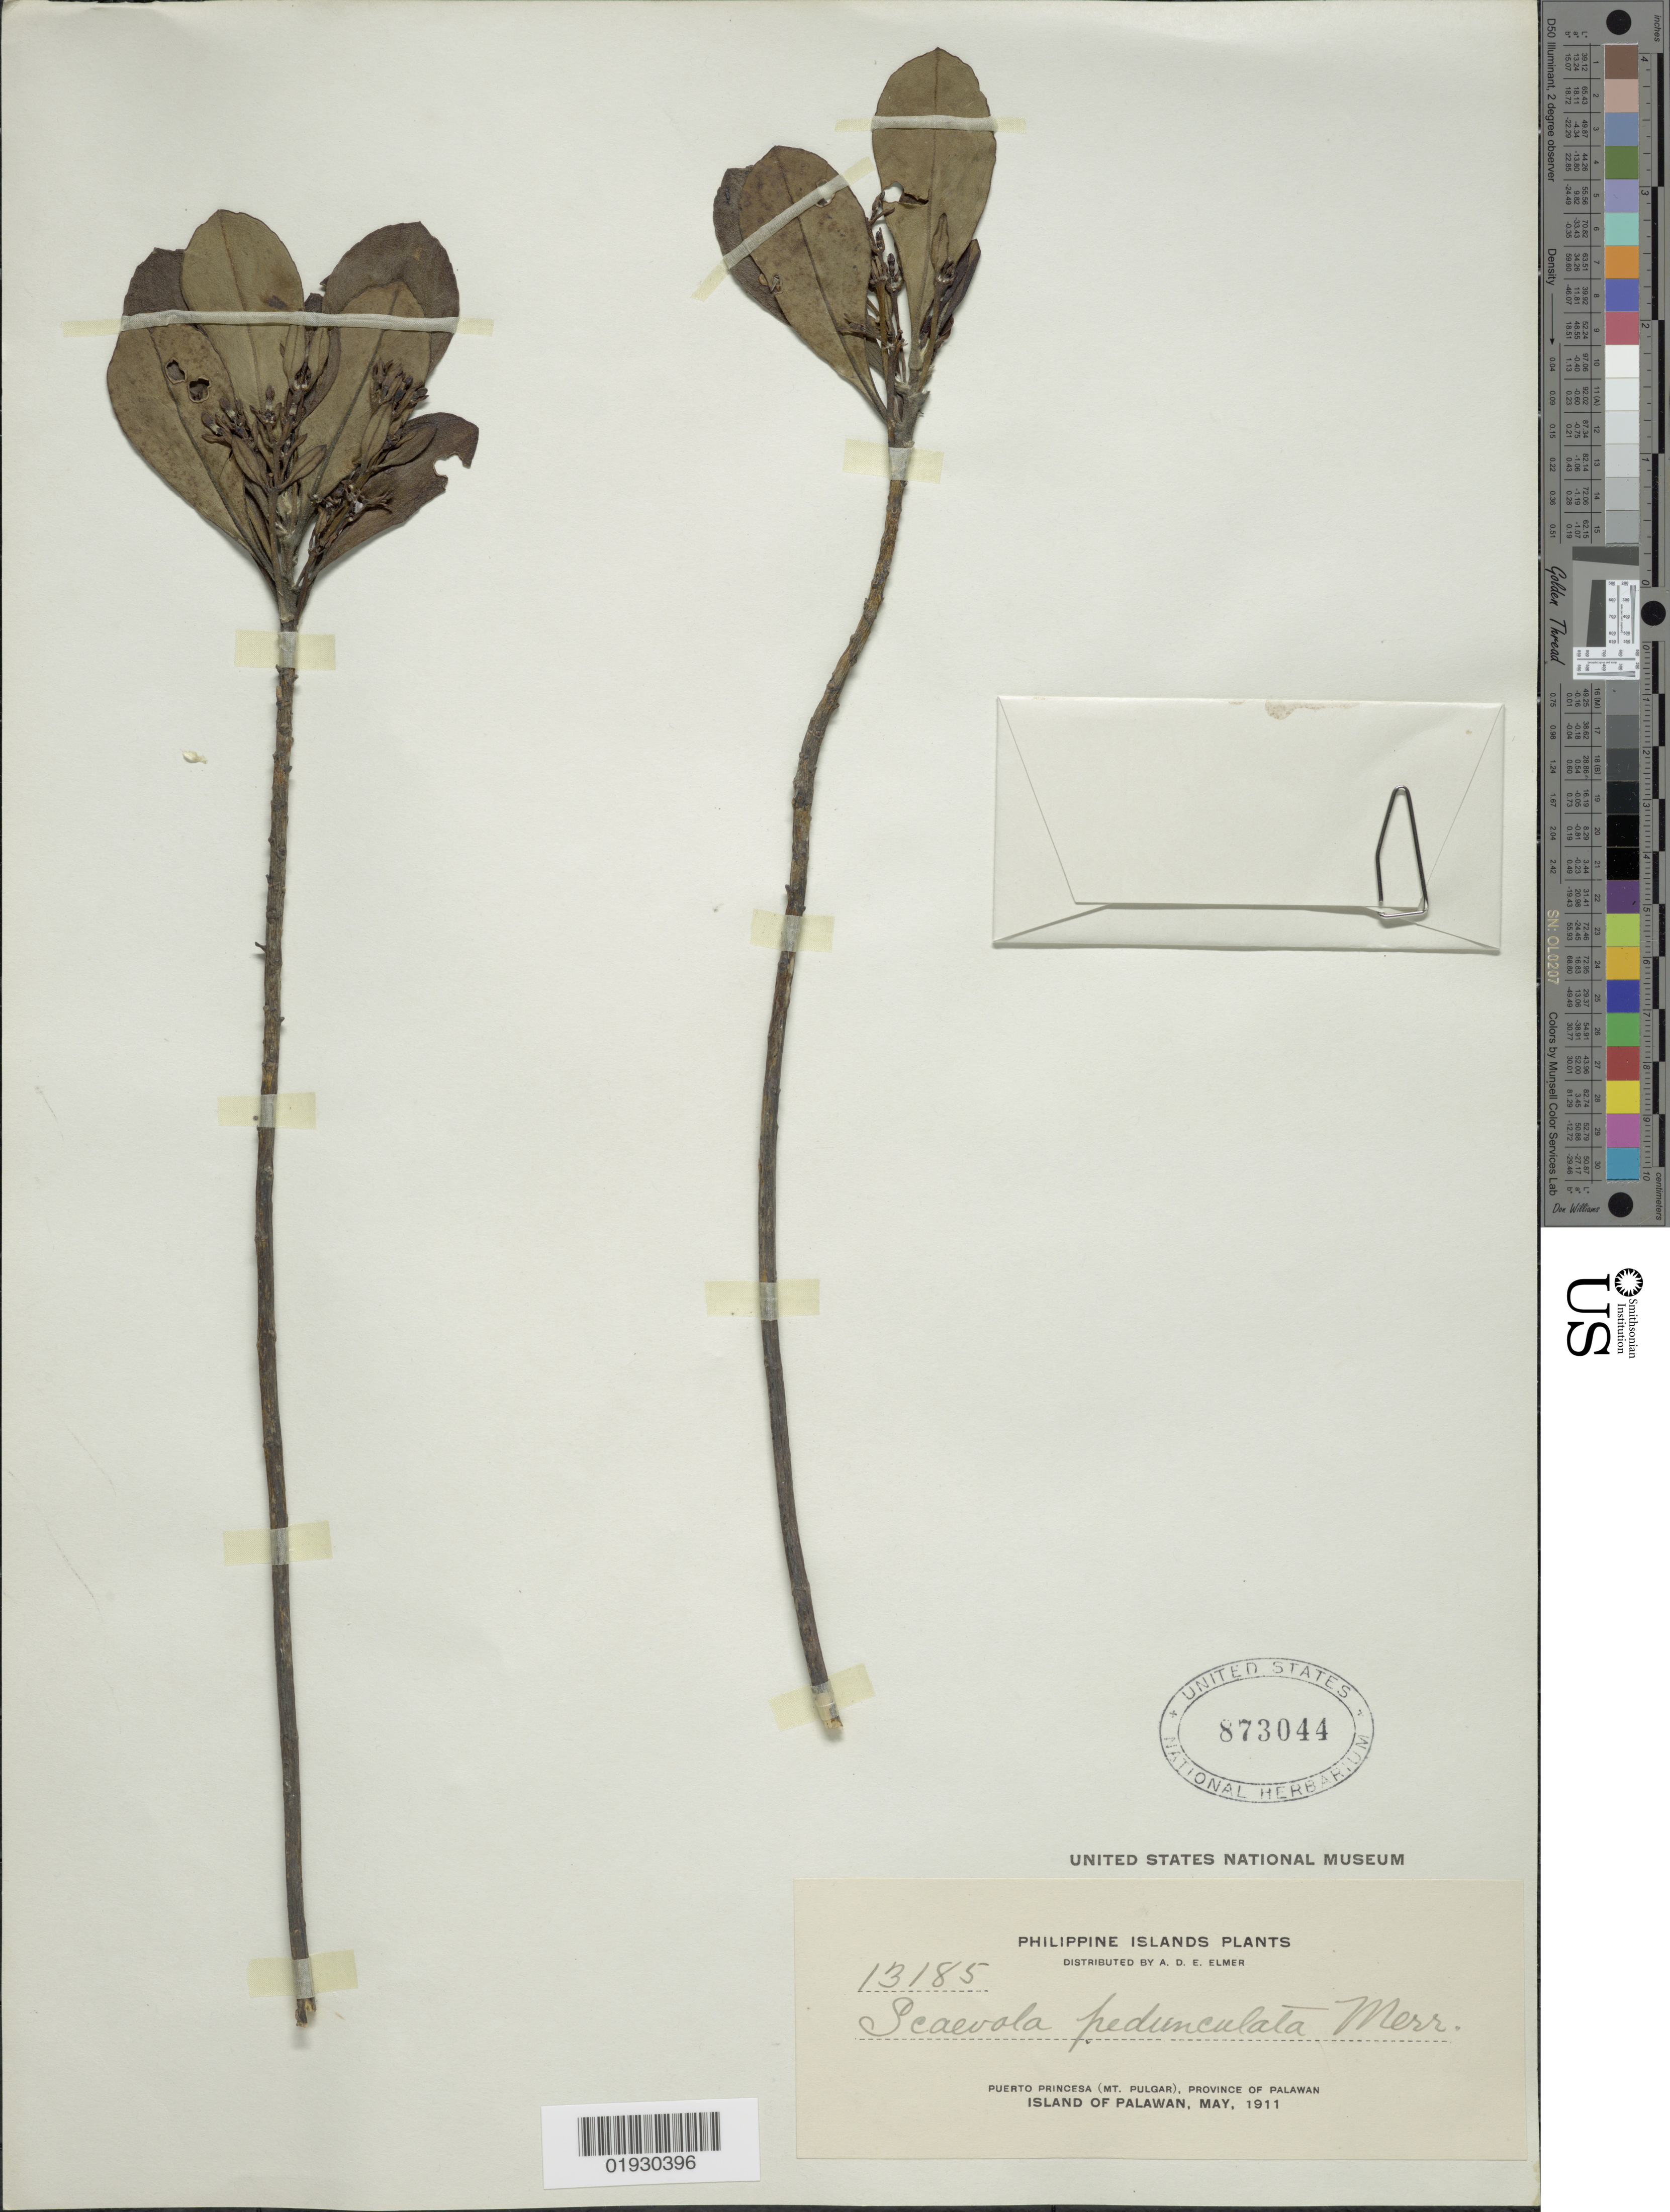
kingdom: Plantae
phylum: Tracheophyta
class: Magnoliopsida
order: Asterales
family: Goodeniaceae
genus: Scaevola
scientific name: Scaevola pedunculata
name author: Merr.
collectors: A. D. E. Elmer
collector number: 13185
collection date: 1911-05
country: Philippines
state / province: Mimaropa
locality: Philippine Islands. Puerto Princesa (Mt. Pulgar), Province of Palawan. Island of Palawan.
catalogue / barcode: US 873044